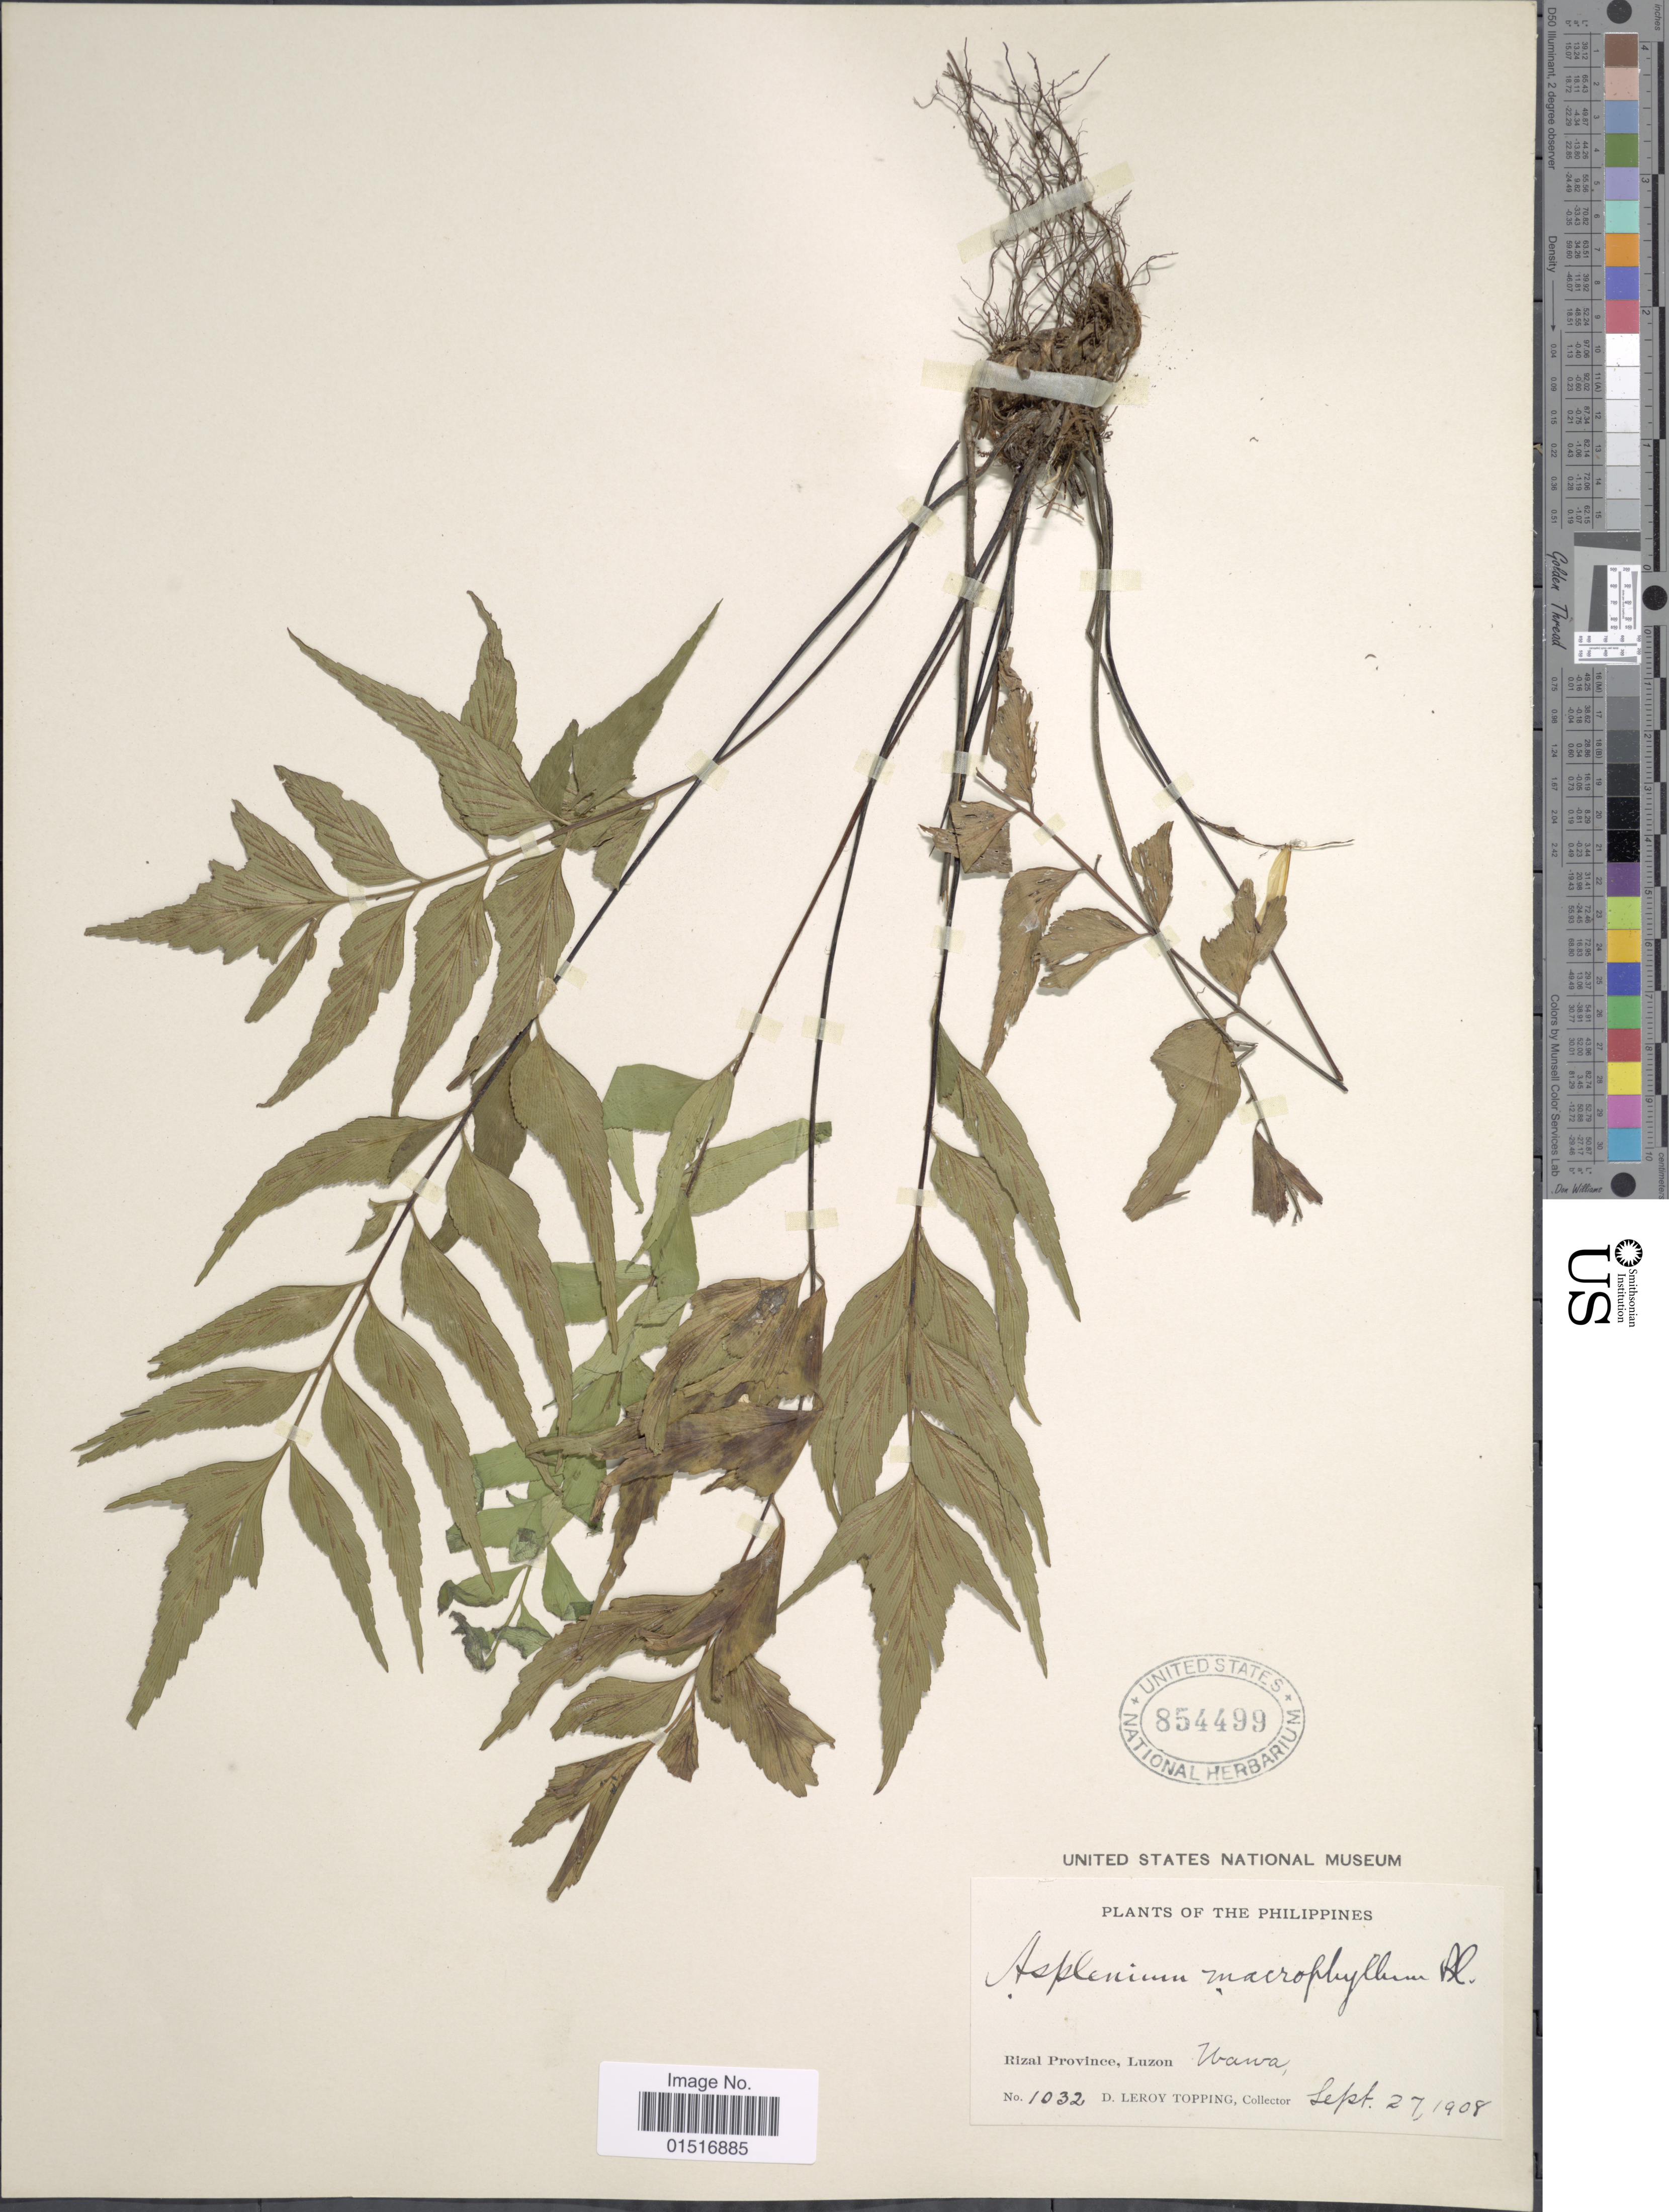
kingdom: Plantae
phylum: Tracheophyta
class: Polypodiopsida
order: Polypodiales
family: Aspleniaceae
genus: Asplenium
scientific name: Asplenium polyodon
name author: G. Forst.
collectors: D. L. Topping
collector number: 1032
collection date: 1908-09-27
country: Philippines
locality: Rizal Province, Luzon. Wawa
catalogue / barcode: US 854499